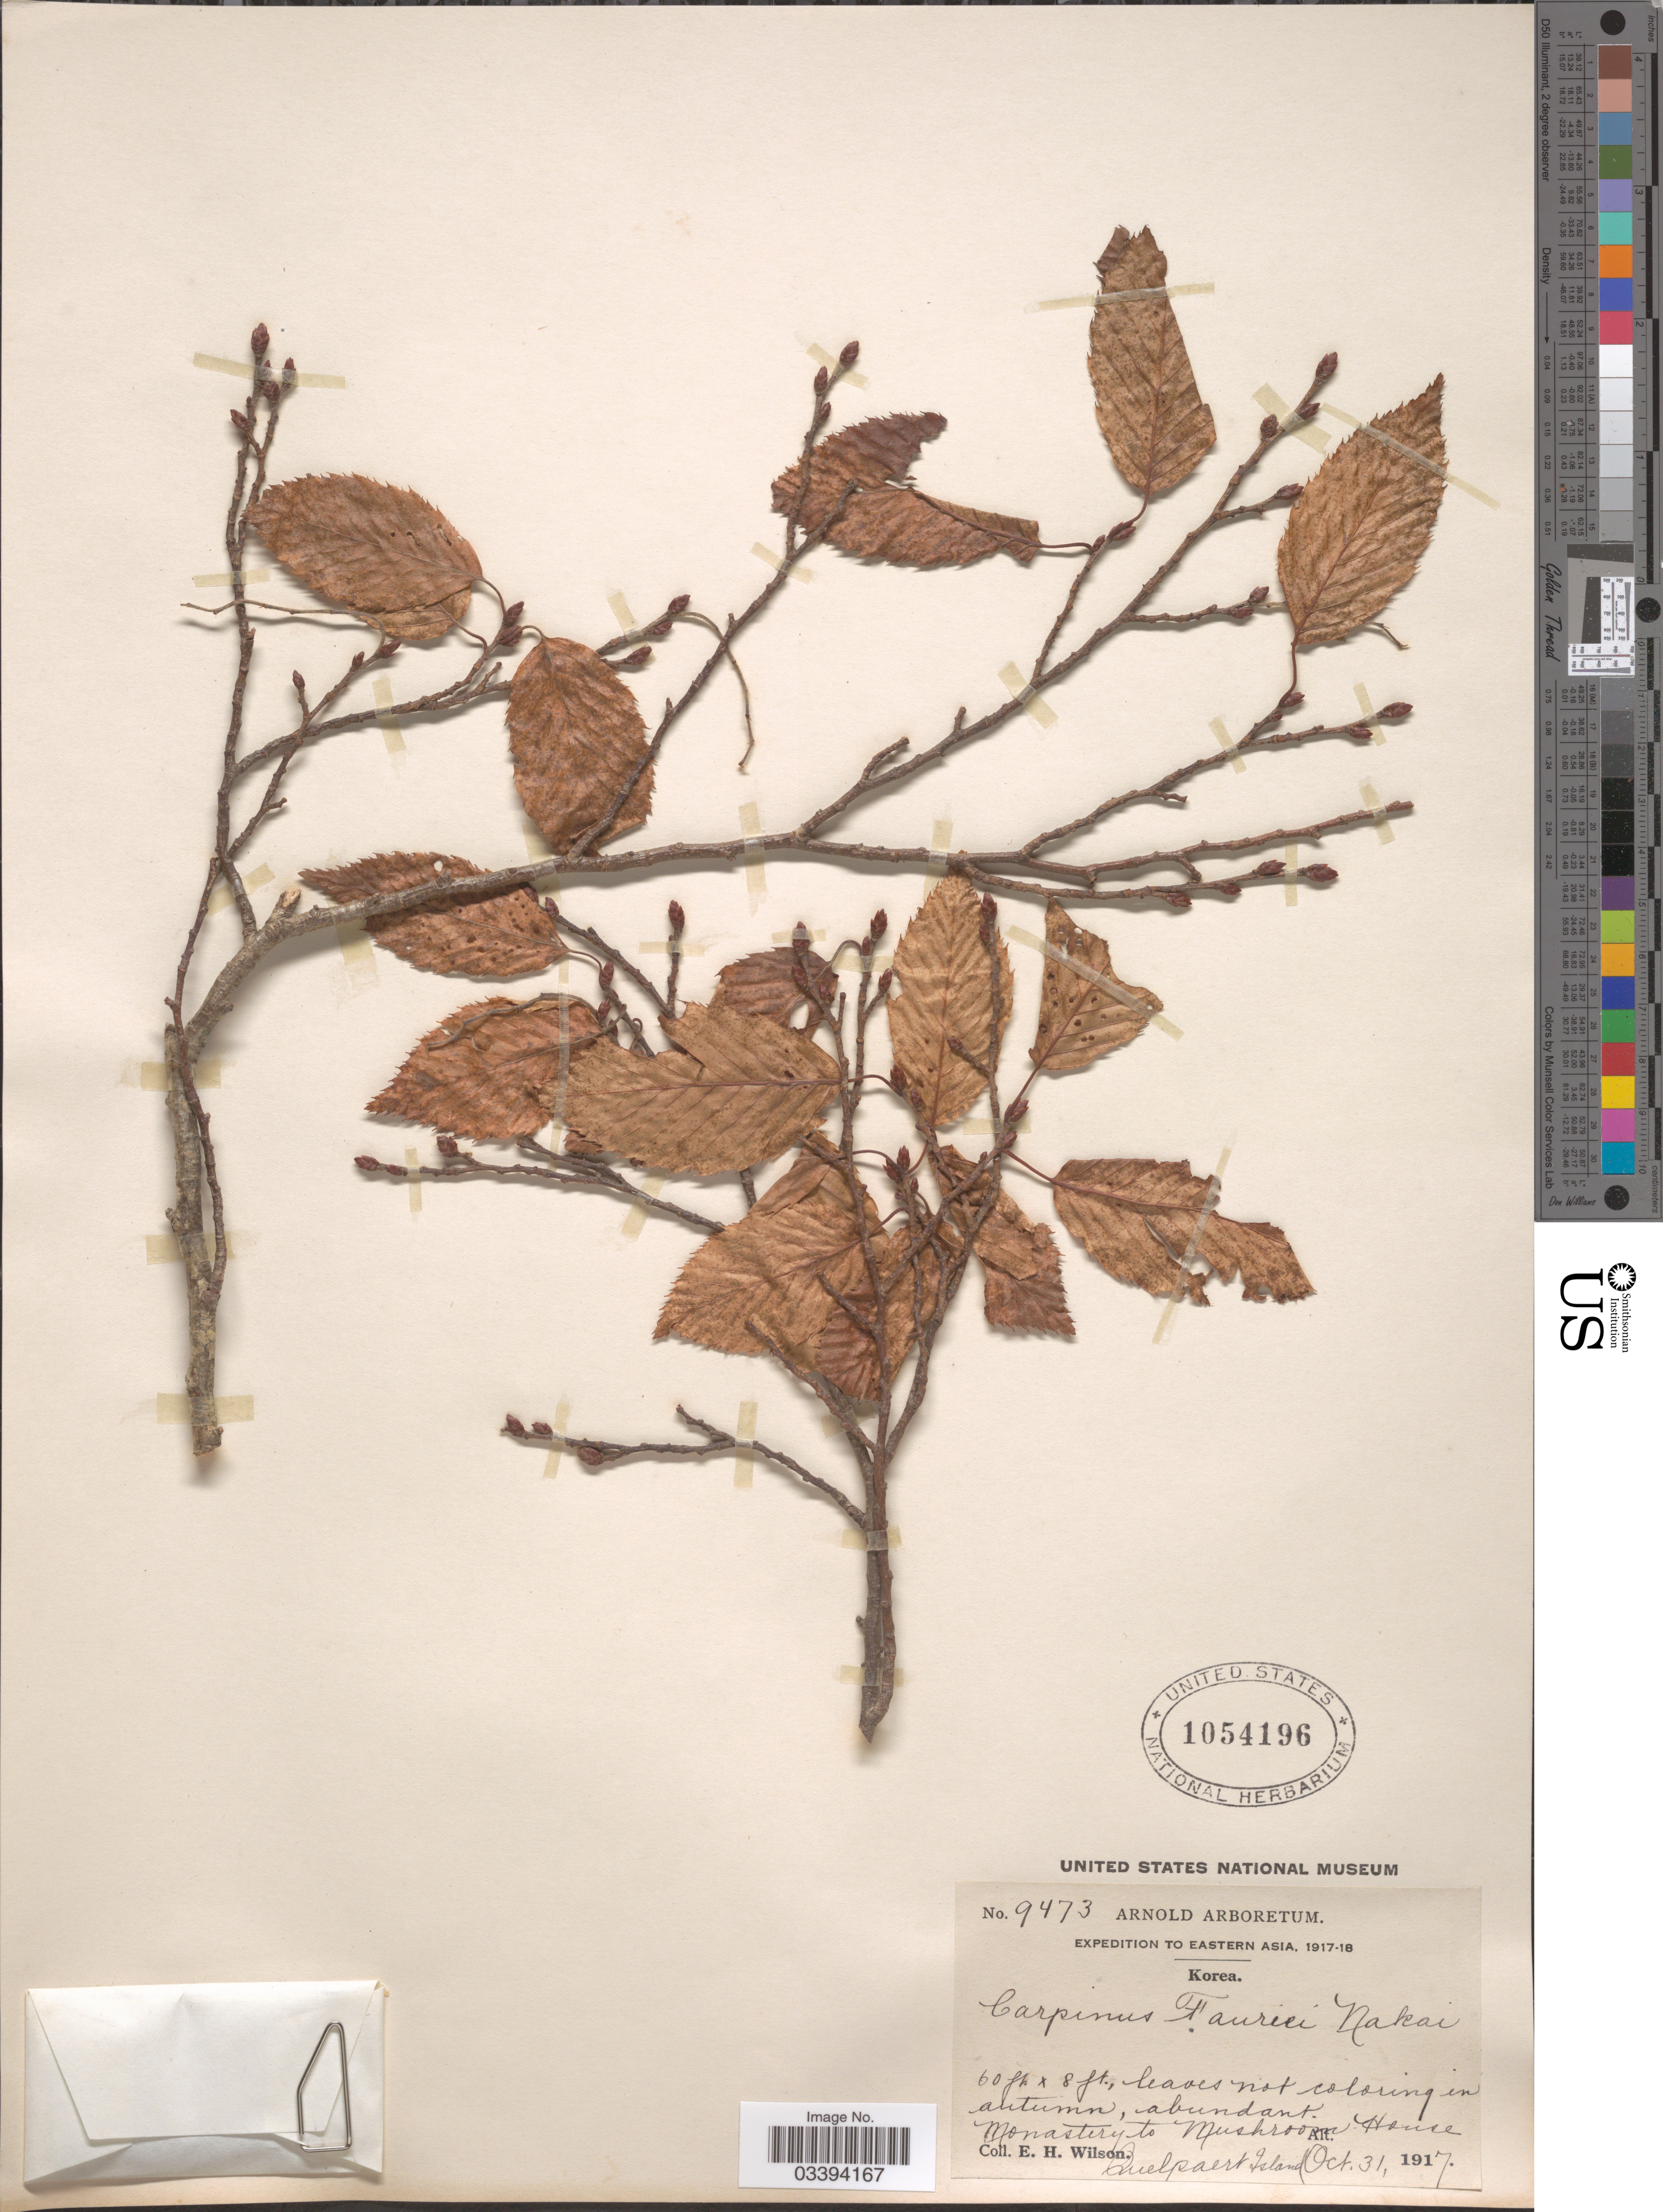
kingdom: Plantae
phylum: Tracheophyta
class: Magnoliopsida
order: Fagales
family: Betulaceae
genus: Carpinus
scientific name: Carpinus fauriei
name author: Nakai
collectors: E. Wilson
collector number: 9473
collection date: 1917-10-31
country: South Korea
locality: Monastery to Mushroom House. Quelpaert Island.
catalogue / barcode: US 1054196